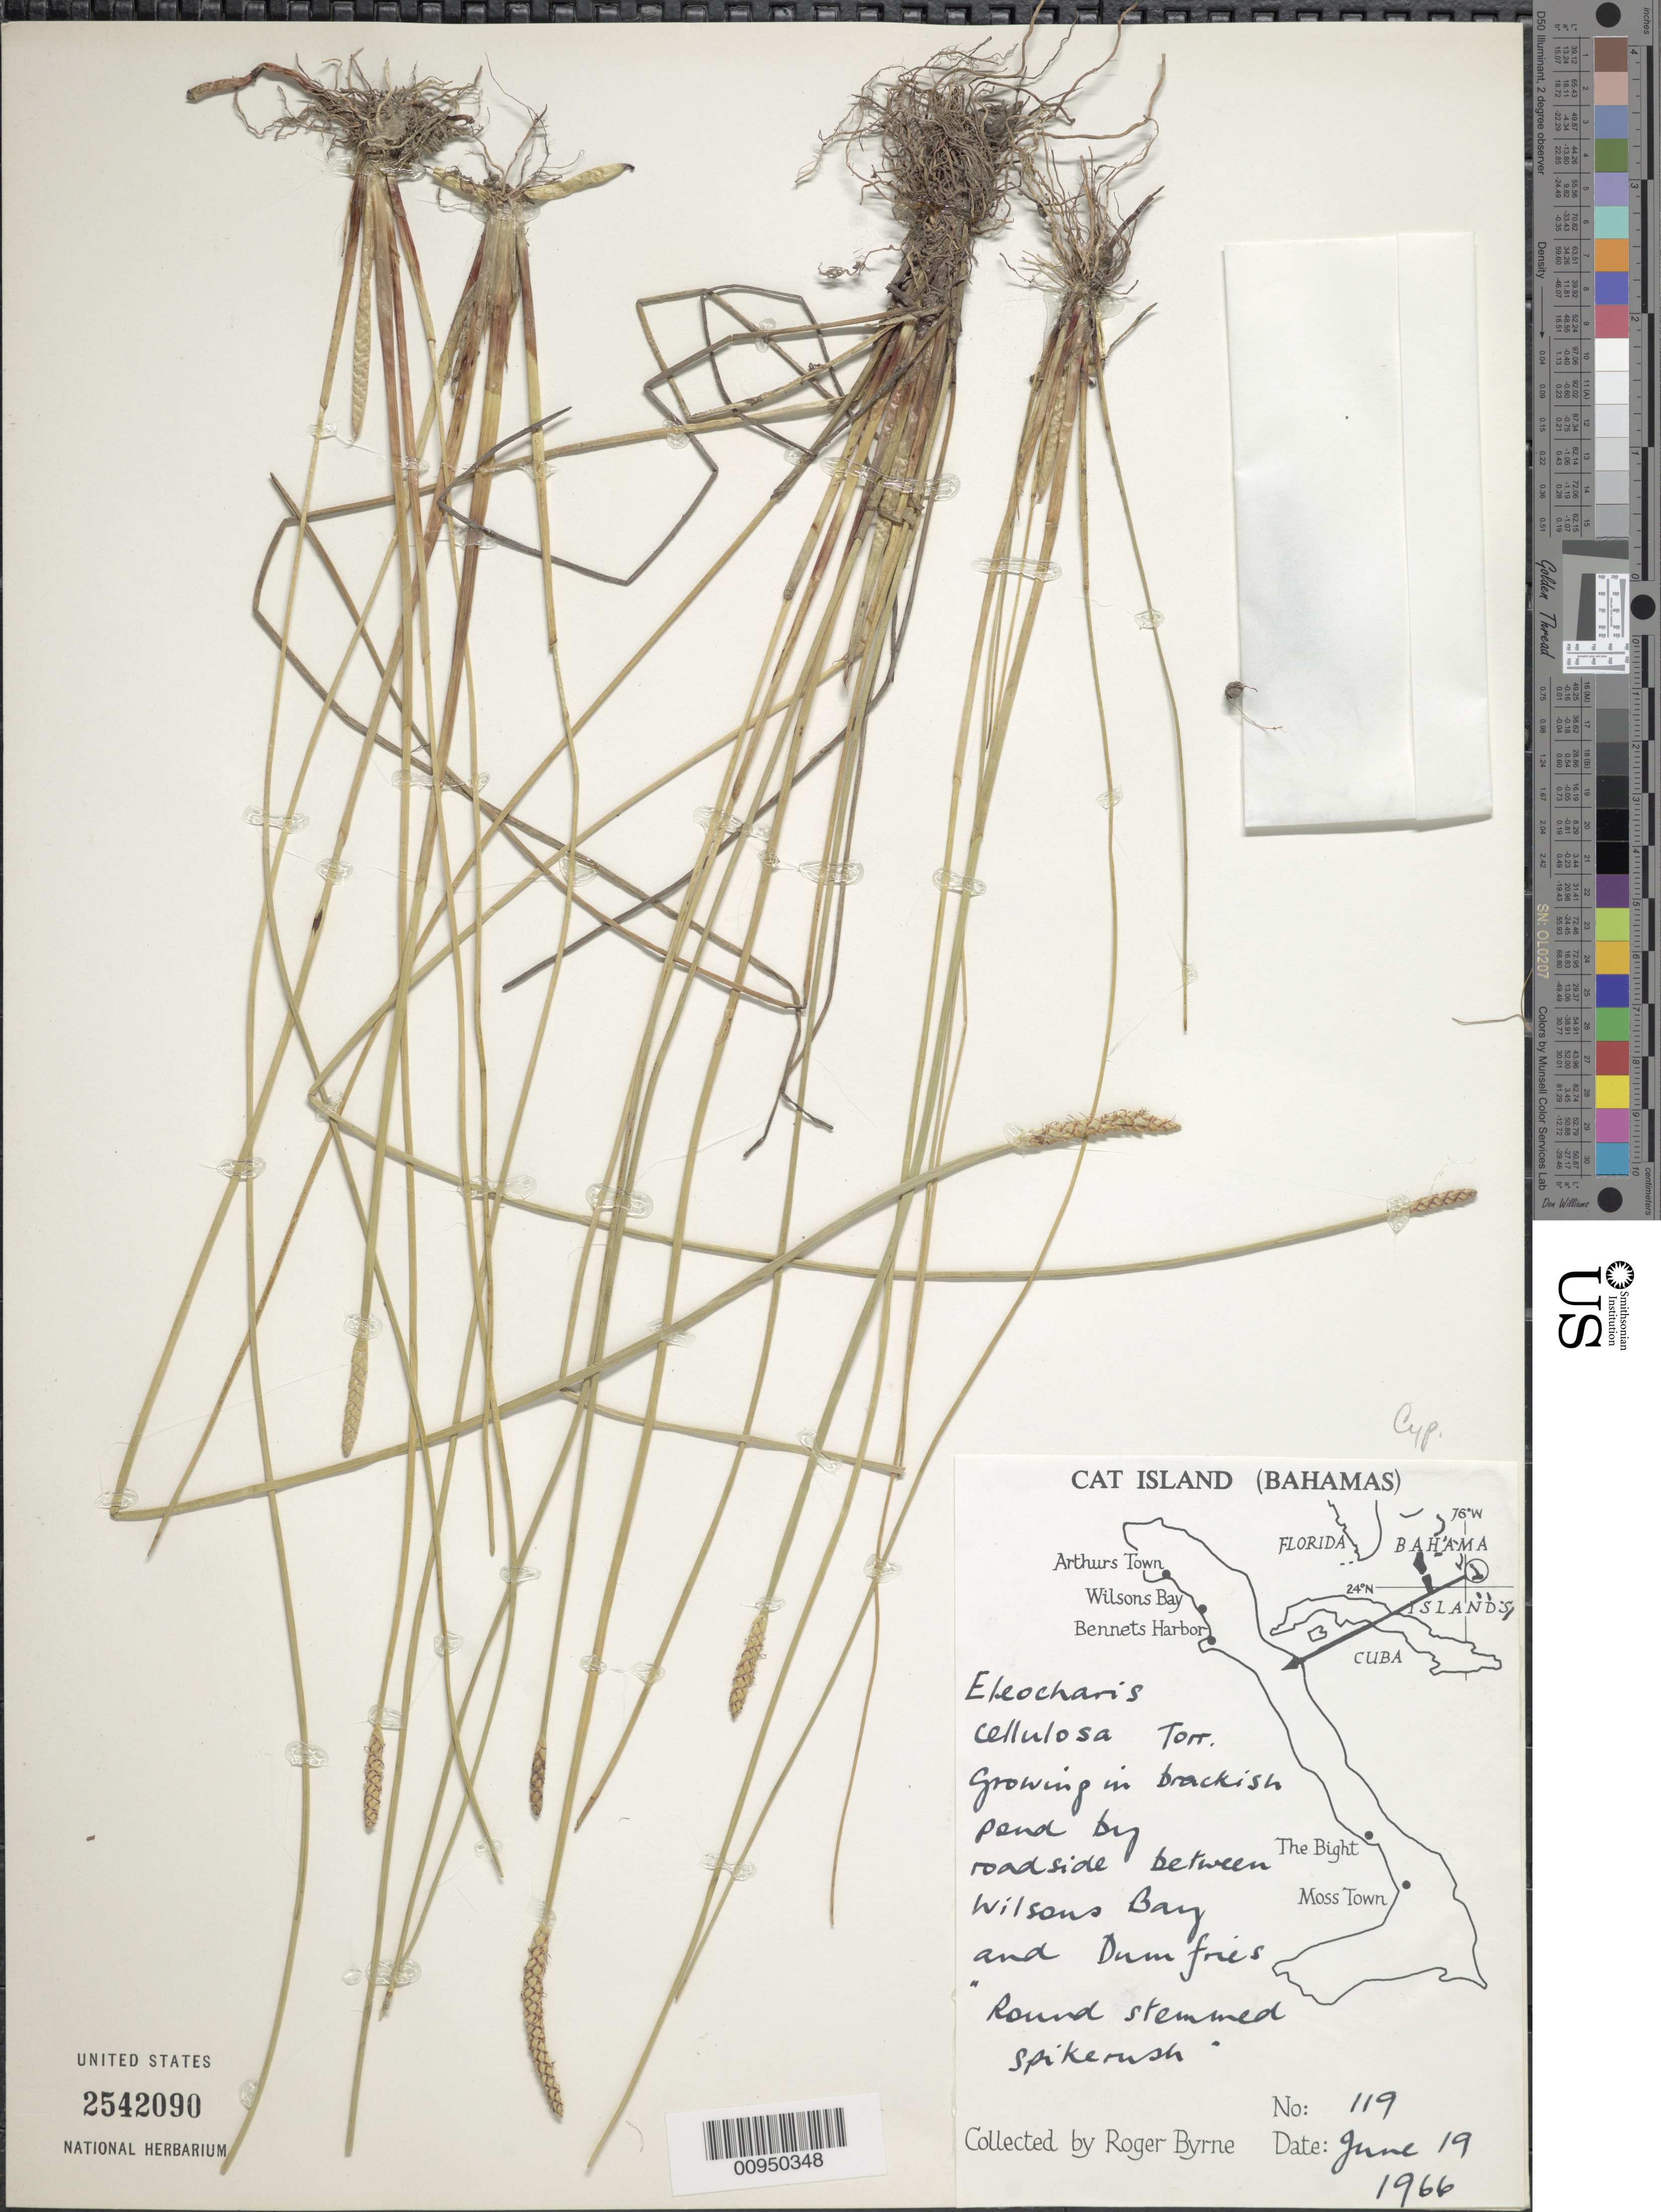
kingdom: Plantae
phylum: Tracheophyta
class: Liliopsida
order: Poales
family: Cyperaceae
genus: Eleocharis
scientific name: Eleocharis cellulosa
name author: Torr.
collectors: R. Byrne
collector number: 119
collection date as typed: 19 Jun 1966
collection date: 1966-06-19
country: Bahamas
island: Cat Island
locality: Between Wilsons Bay and Dumfries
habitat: Growing in brackish pond by roadside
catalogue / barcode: US 2542090